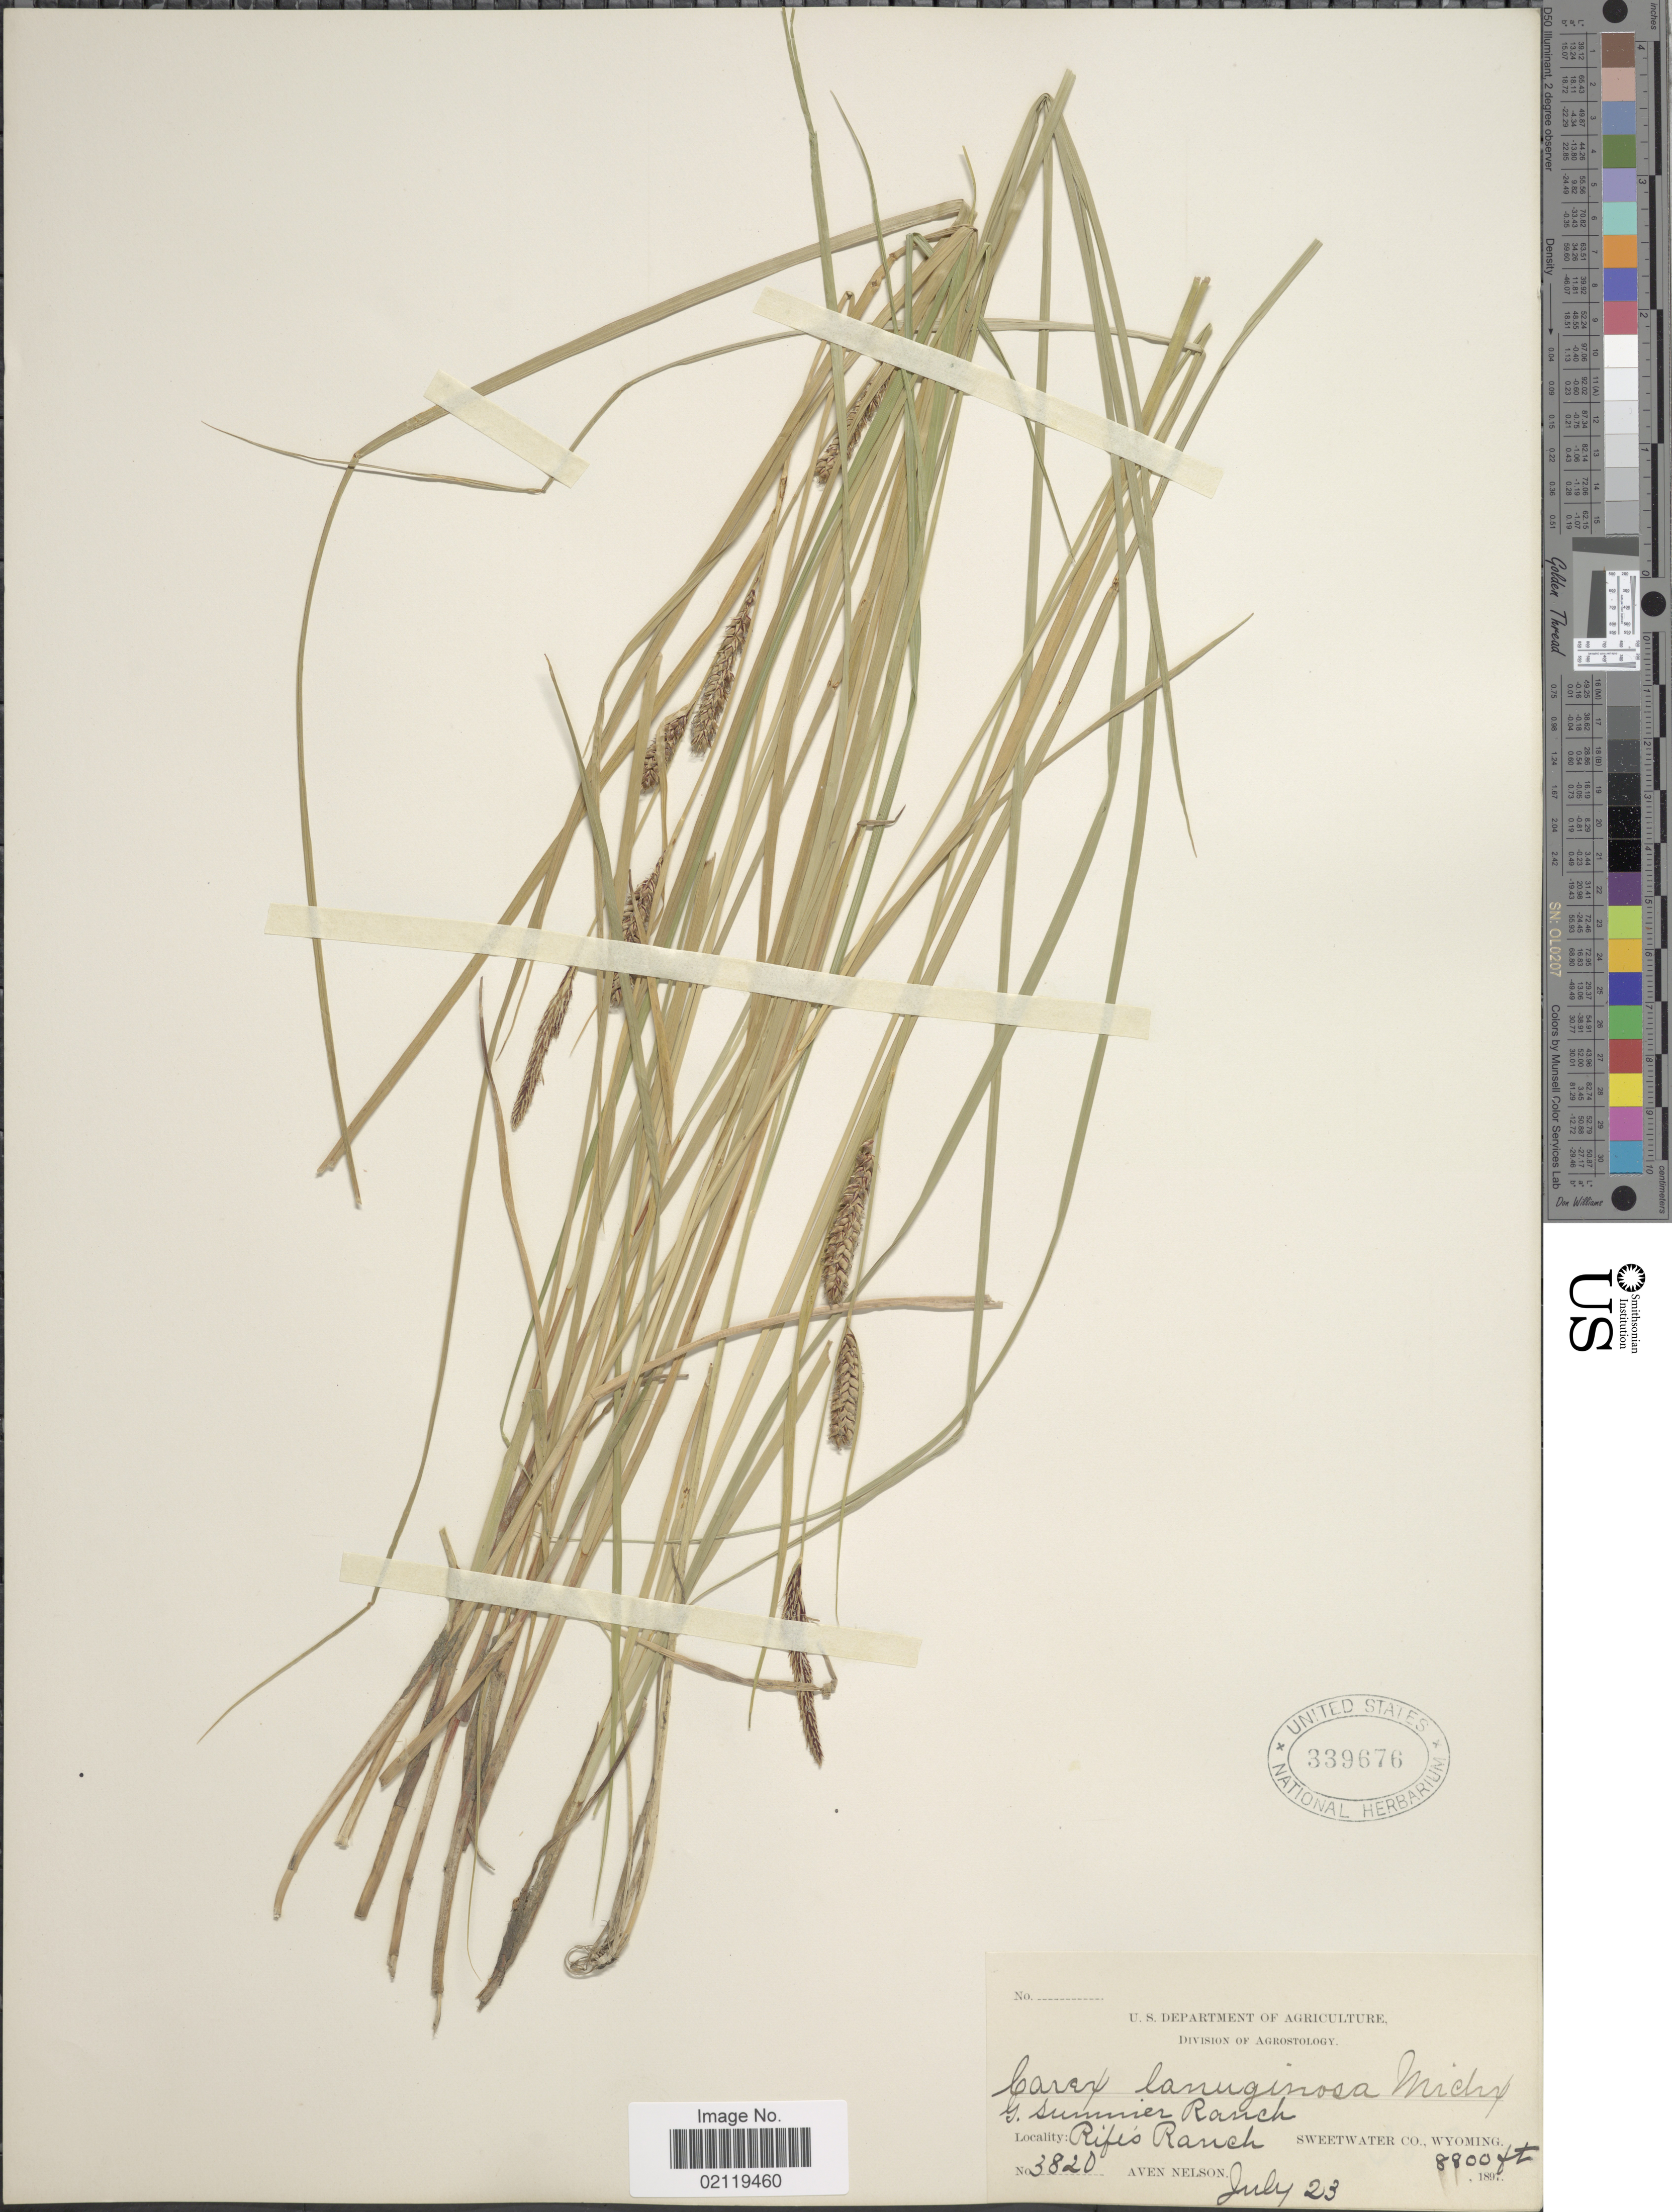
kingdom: Plantae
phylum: Tracheophyta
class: Liliopsida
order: Poales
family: Cyperaceae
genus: Carex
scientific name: Carex pellita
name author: Muhl. ex Willd.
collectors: A. Nelson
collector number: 3820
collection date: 1897-07-23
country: United States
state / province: Wyoming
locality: G. Sumnier Ranch. Rife's Ranch. Sweetwater Co.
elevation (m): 2682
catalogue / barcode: US 339676